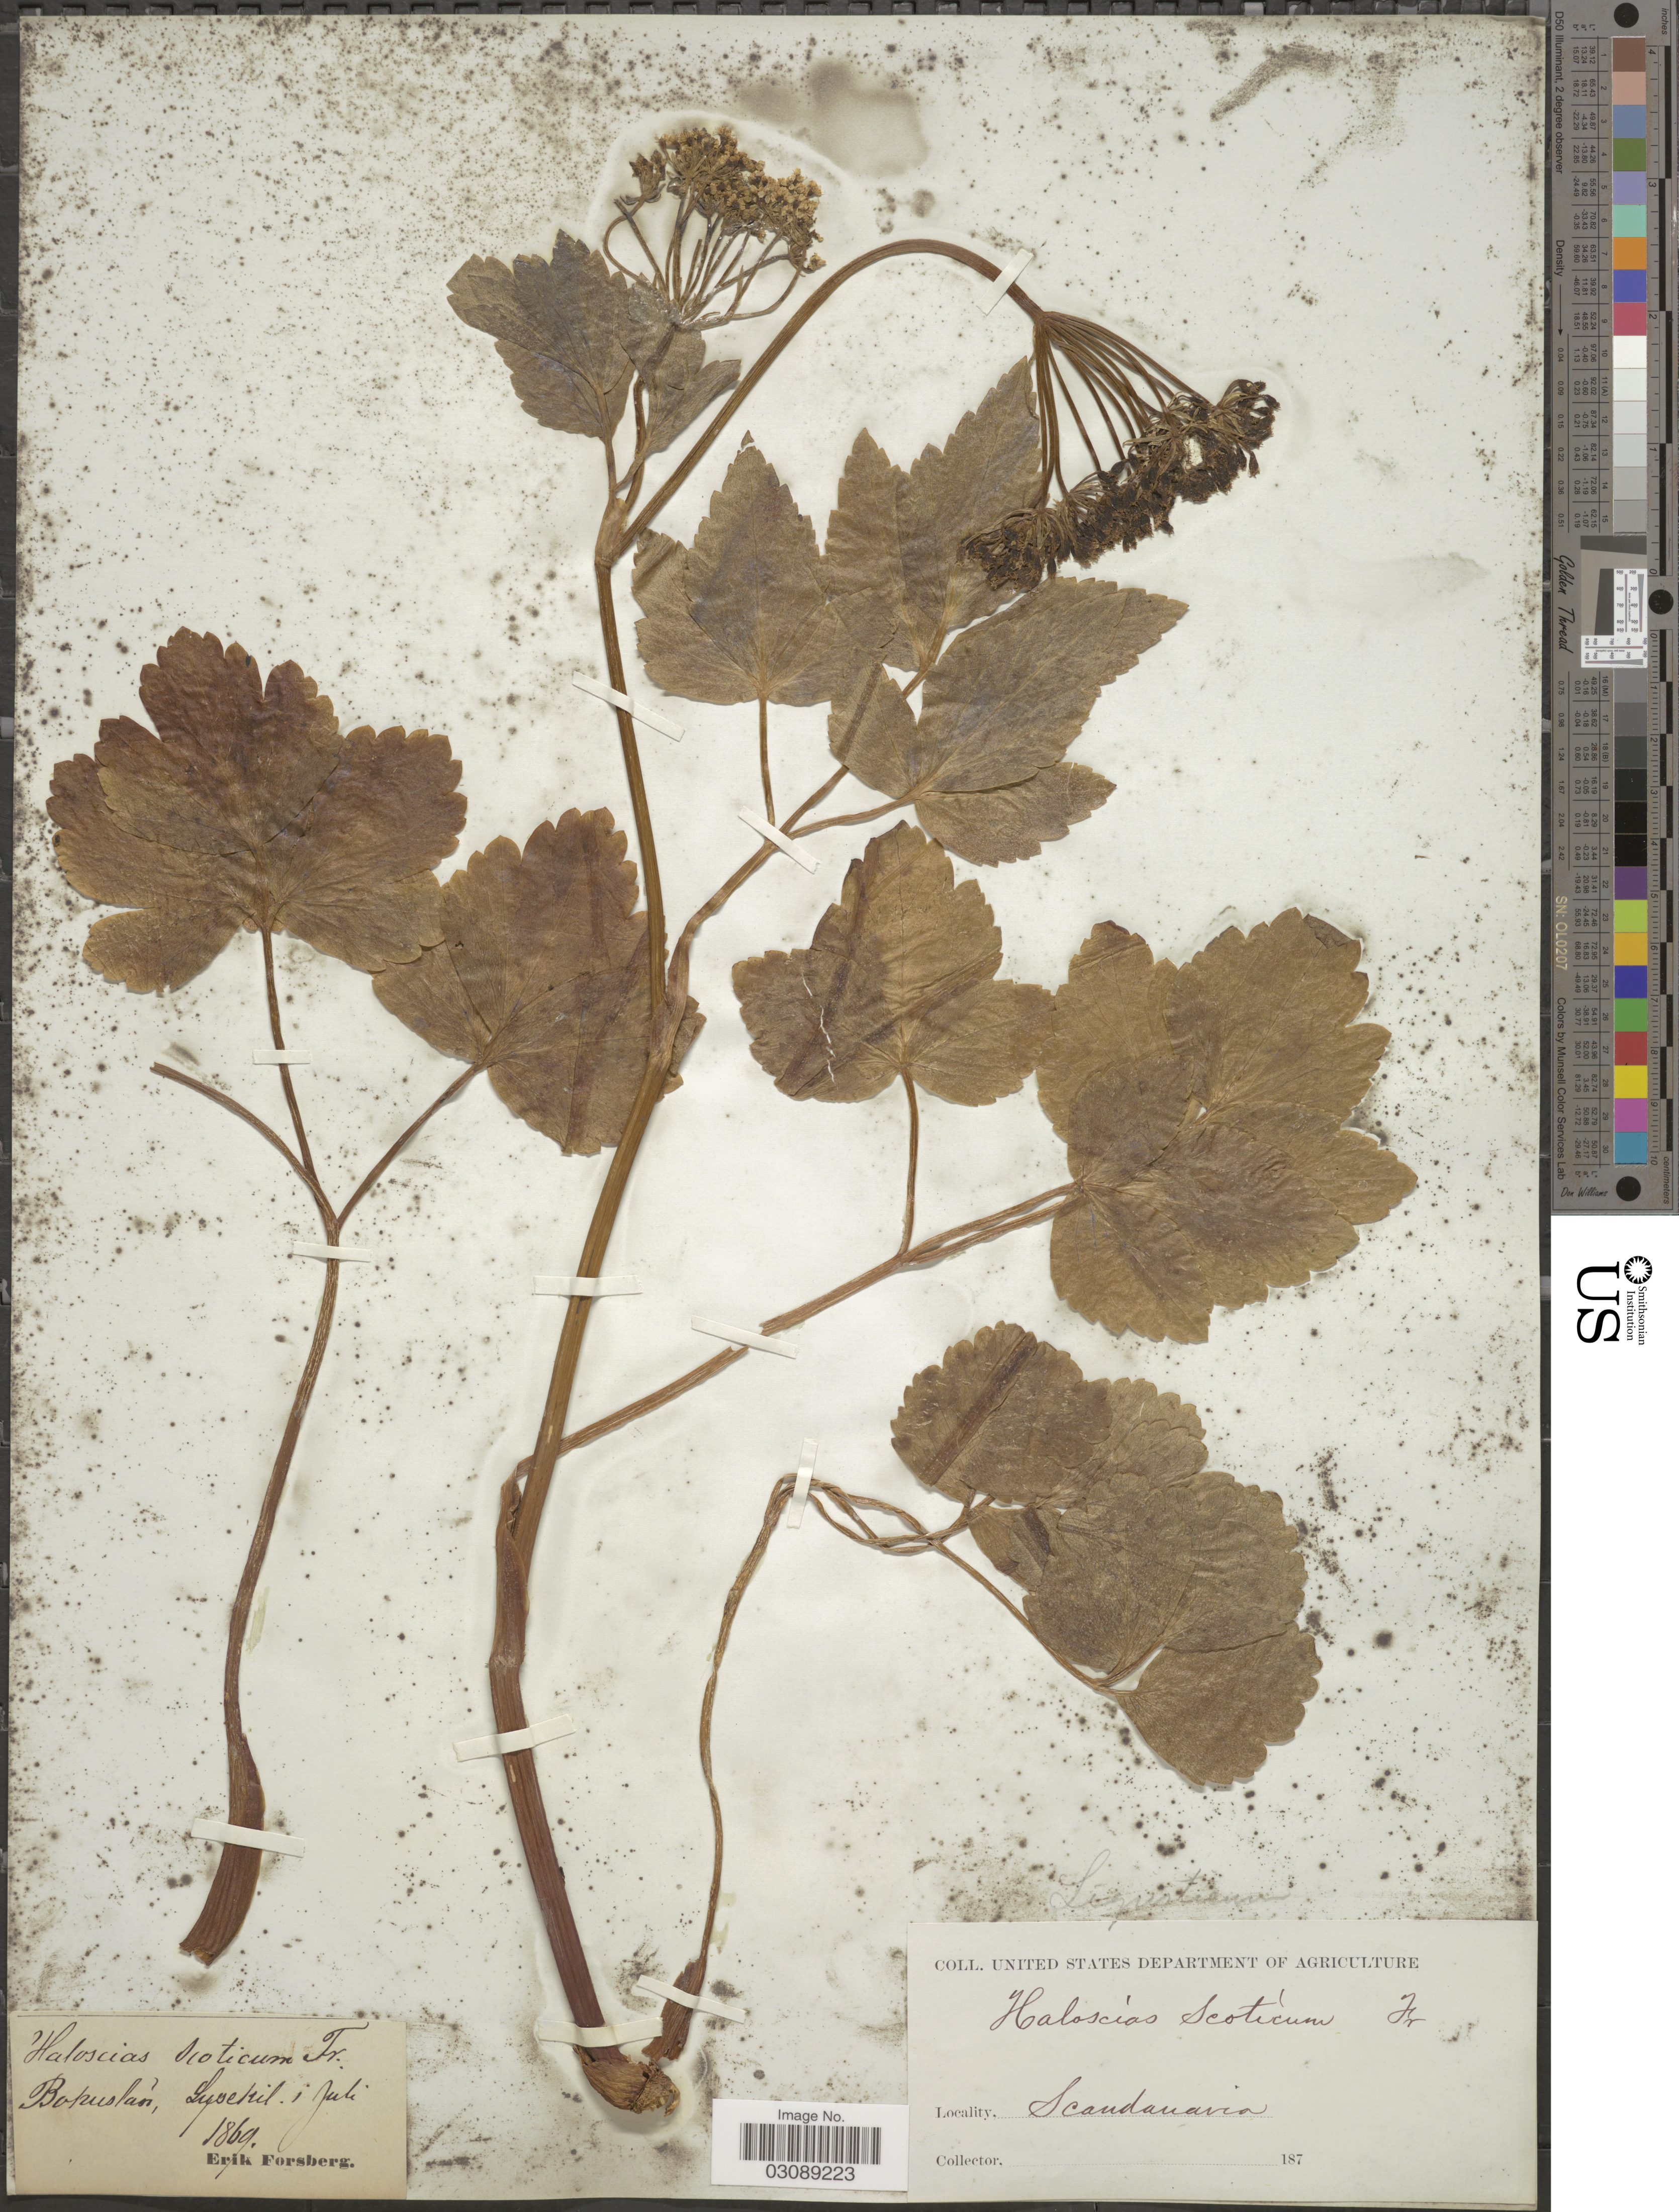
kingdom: Plantae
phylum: Tracheophyta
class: Magnoliopsida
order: Apiales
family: Apiaceae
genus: Ligusticum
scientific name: Ligusticum scoticum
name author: L.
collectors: E. Forsberg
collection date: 1869-07-01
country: Sweden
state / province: Västra Götaland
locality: Scandanavia, Bohuslan, Lysekil.